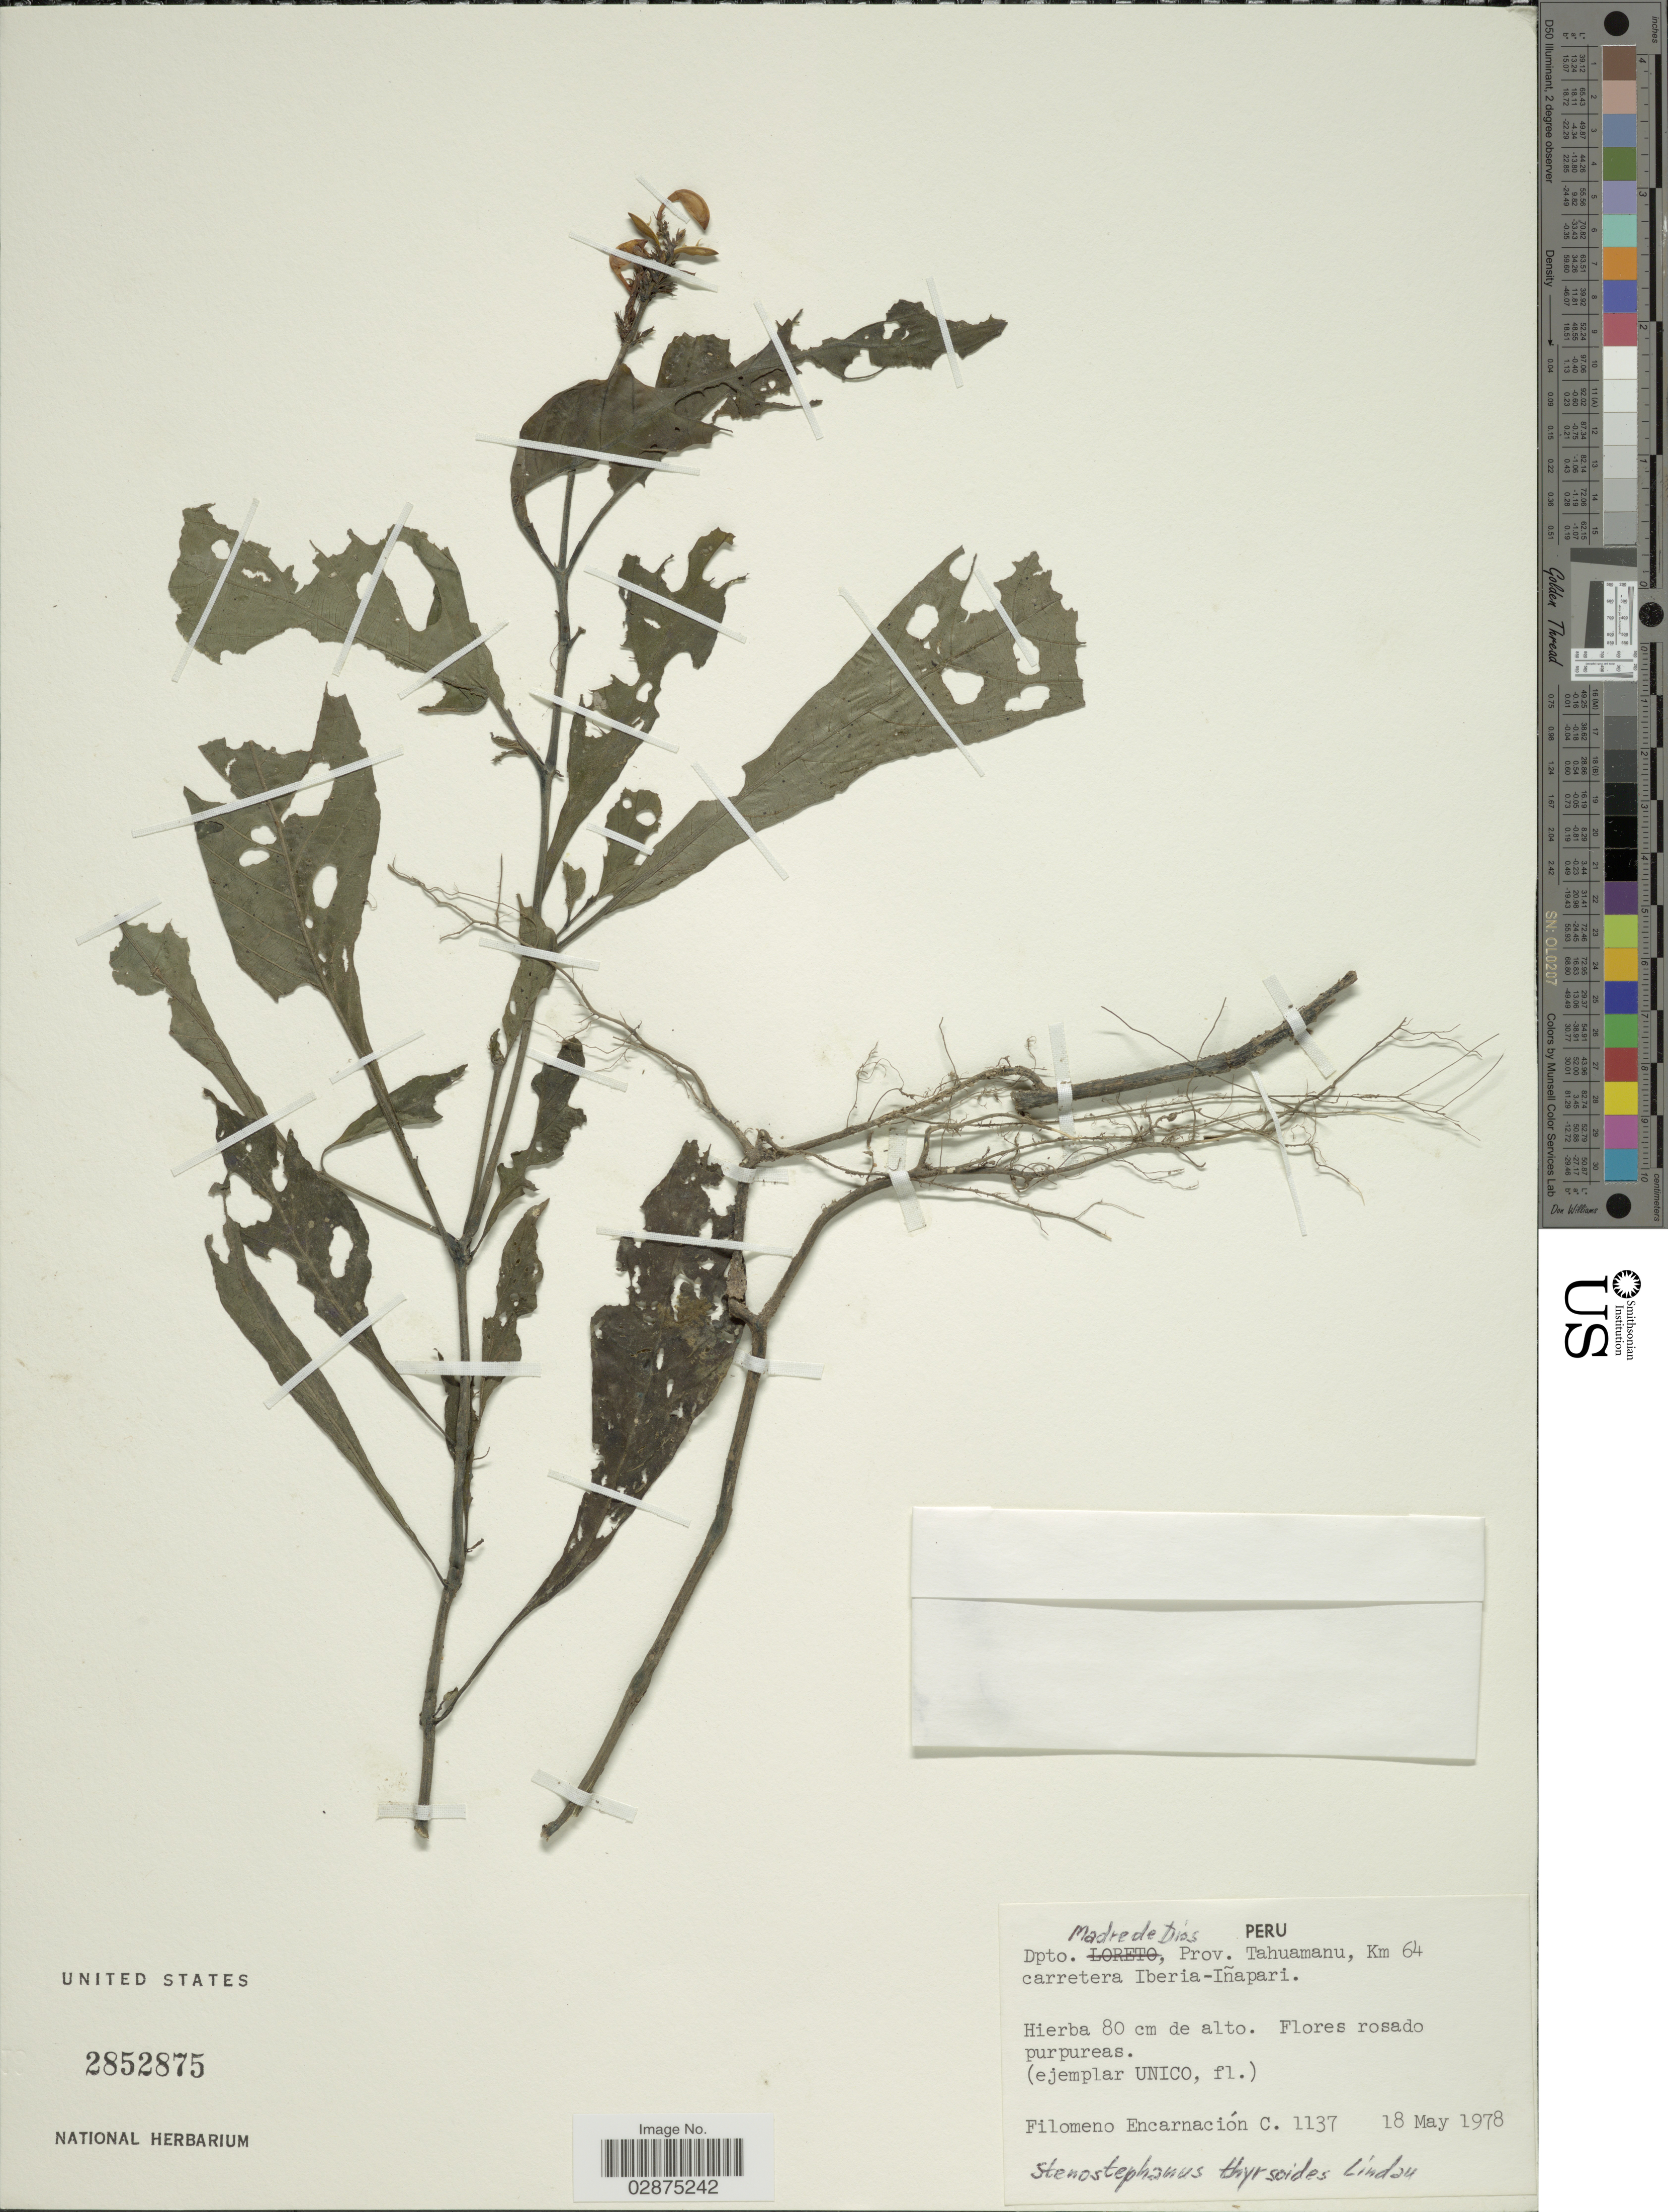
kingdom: Plantae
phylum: Tracheophyta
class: Magnoliopsida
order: Lamiales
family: Acanthaceae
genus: Stenostephanus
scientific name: Stenostephanus longistaminus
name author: (Ruiz & Pav.) V.M. Baum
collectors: F. Encarnación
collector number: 1137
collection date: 1978-05-18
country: Peru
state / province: Madre de Dios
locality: Prov. Tahuamanu, Km 64 carretera Iberia-Iñapari.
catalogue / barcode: US 2852875